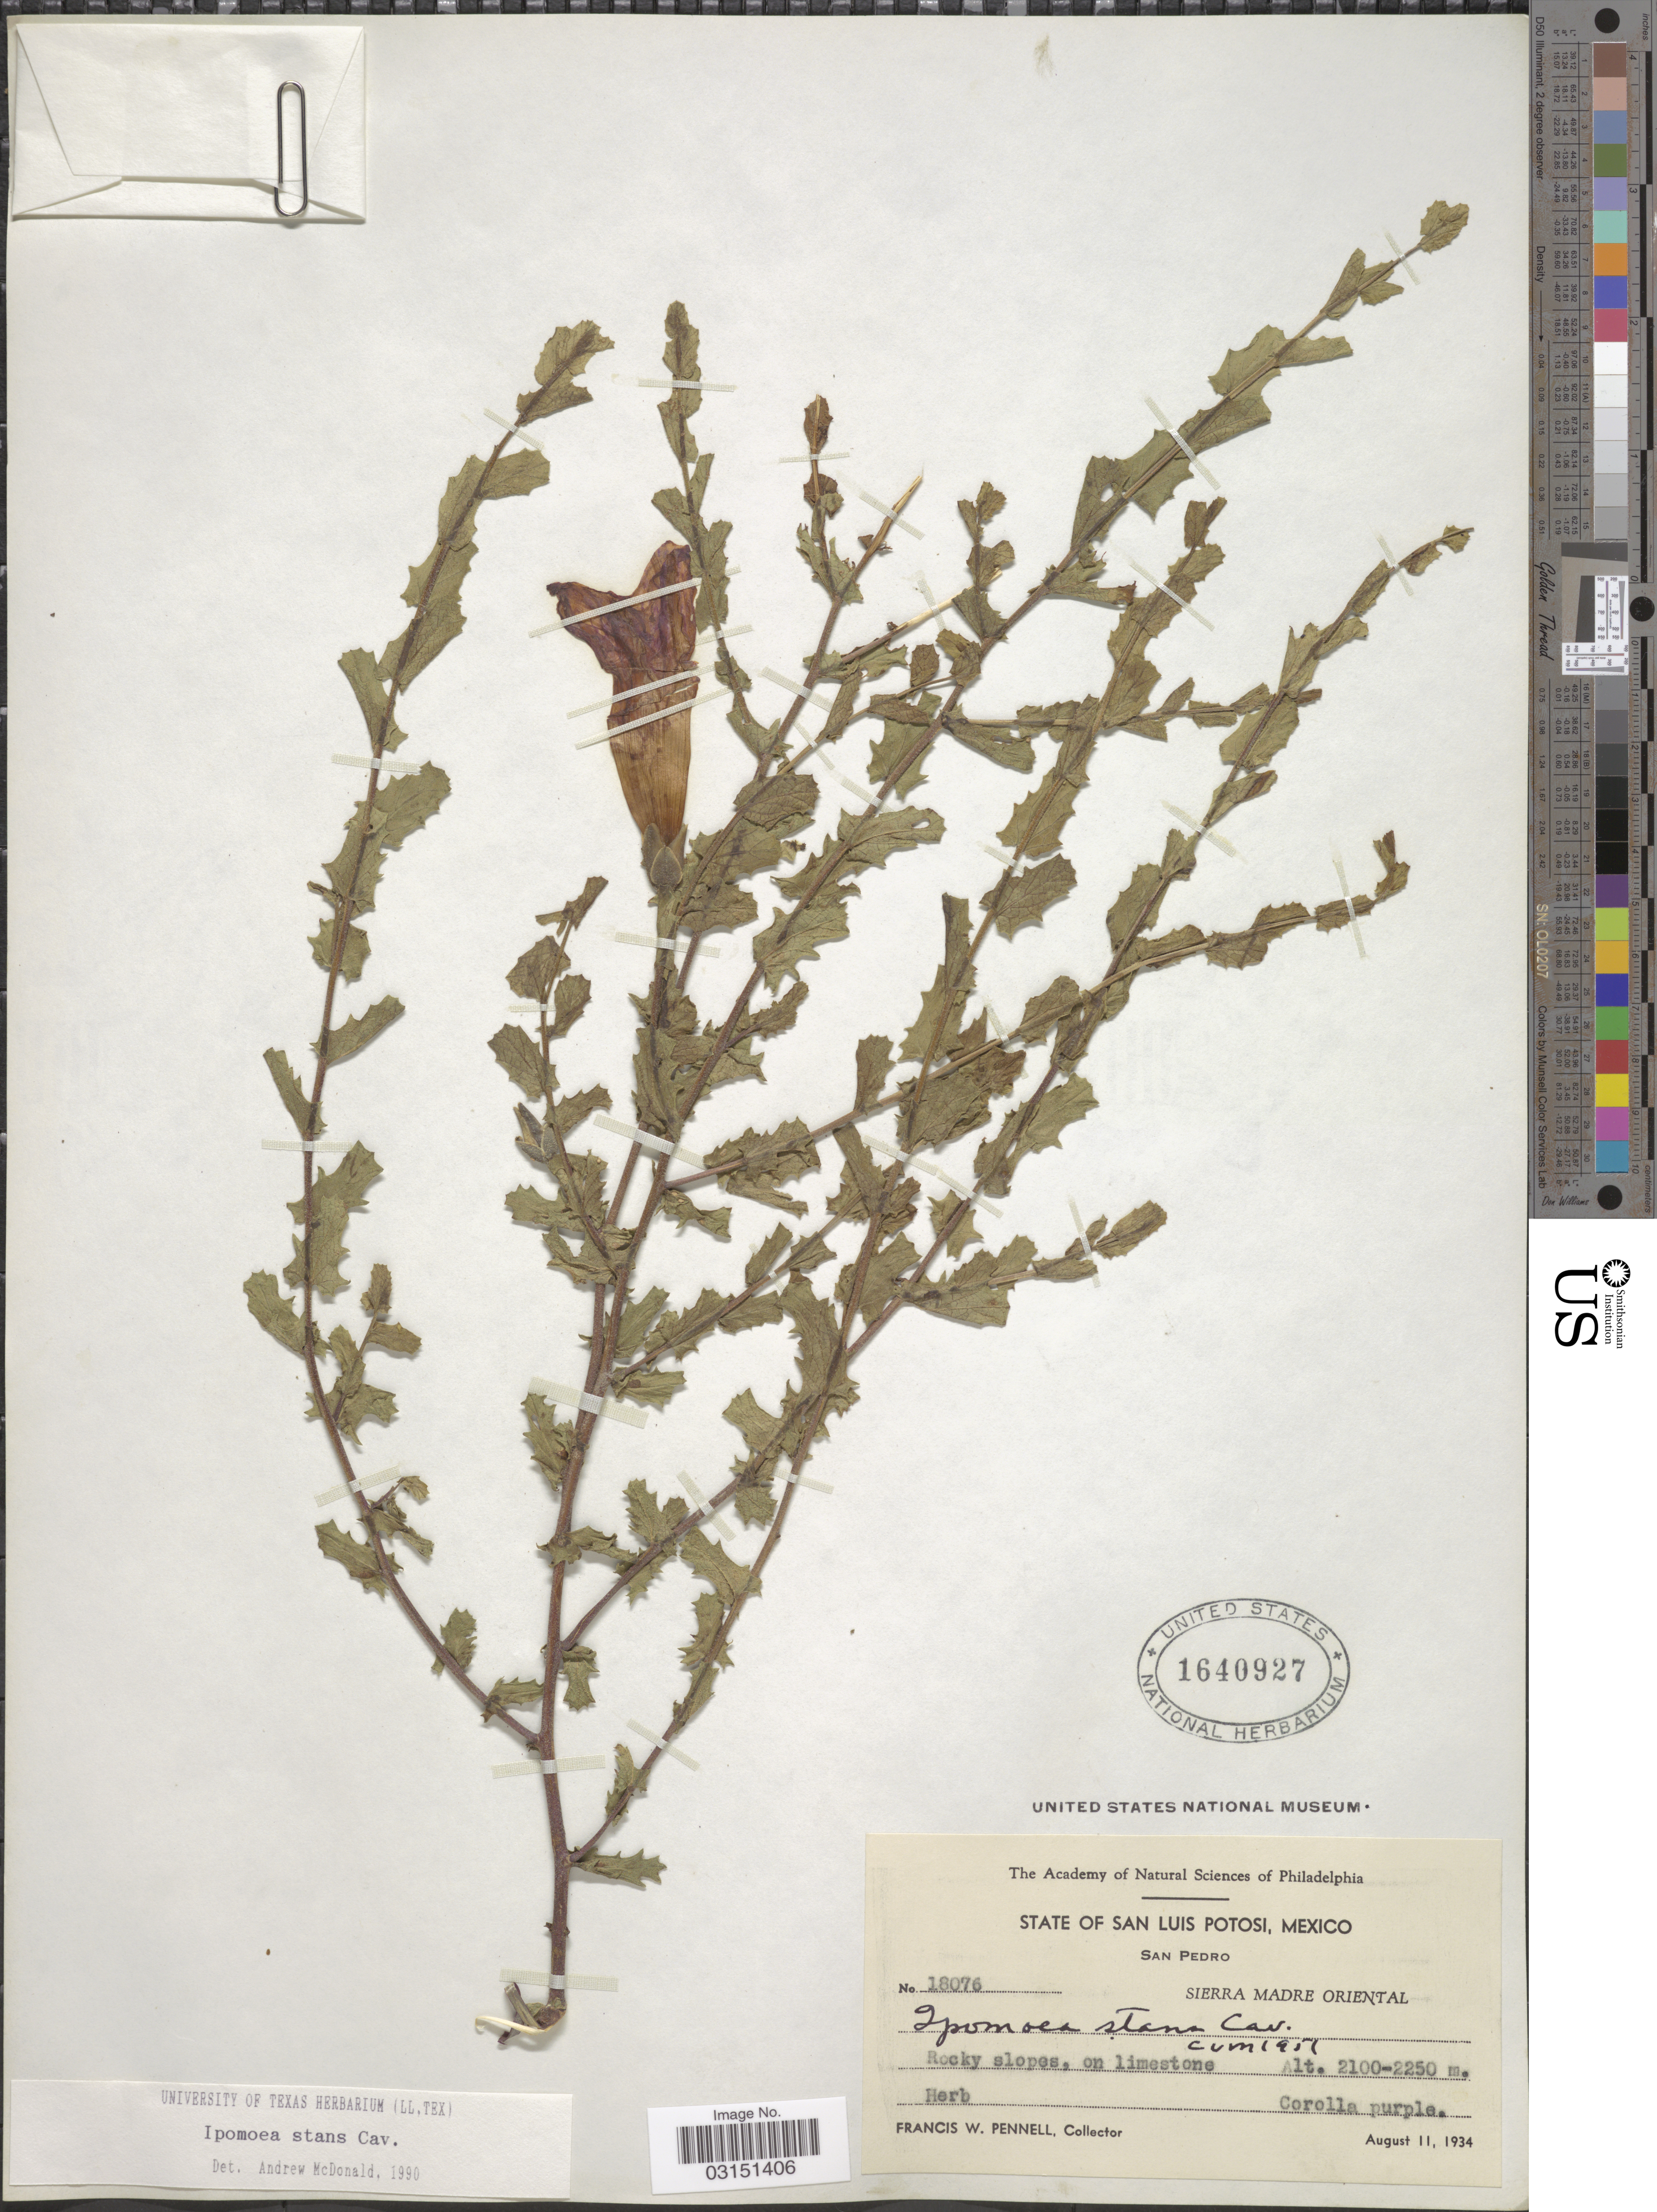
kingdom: Plantae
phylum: Tracheophyta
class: Magnoliopsida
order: Solanales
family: Convolvulaceae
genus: Ipomoea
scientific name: Ipomoea stans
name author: Cav.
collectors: F. W. Pennell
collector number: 18076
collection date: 1934-08-11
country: Mexico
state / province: San Luis Potosí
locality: San Pedro. Sierra Madre Oriental.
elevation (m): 2100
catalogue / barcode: US 1640927